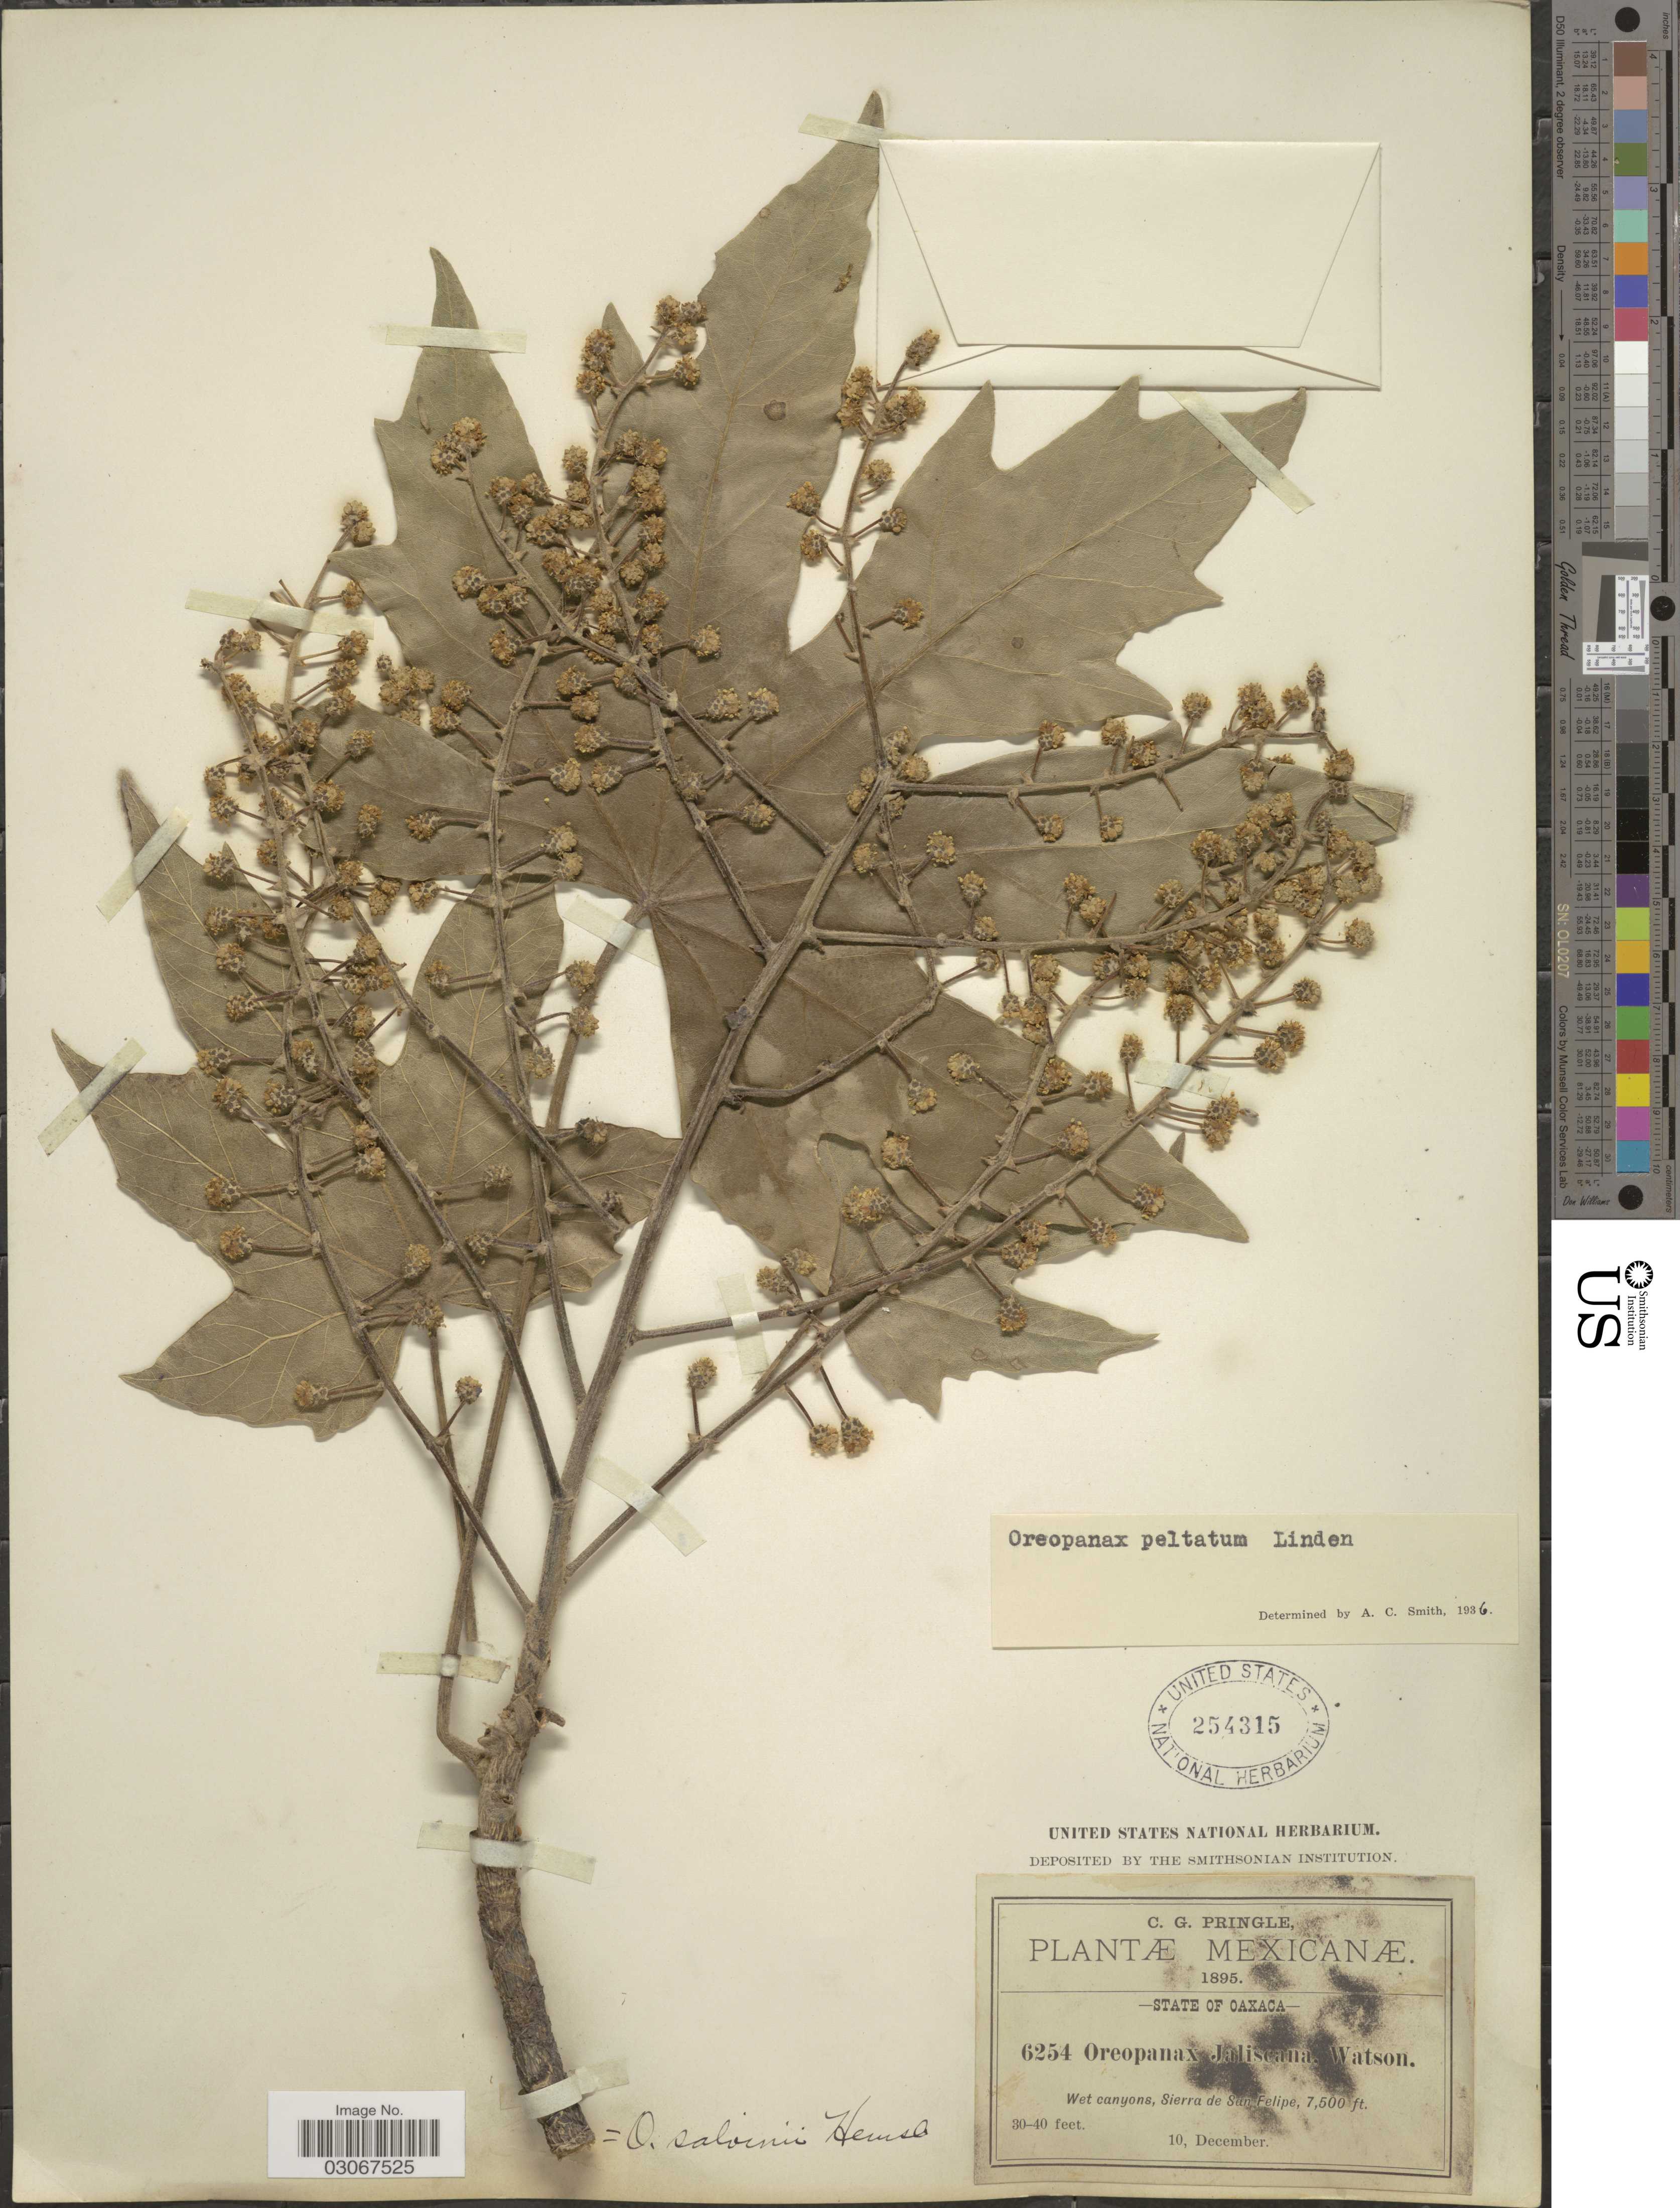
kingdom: Plantae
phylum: Tracheophyta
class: Magnoliopsida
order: Apiales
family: Araliaceae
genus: Oreopanax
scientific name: Oreopanax peltatus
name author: Linden ex Regel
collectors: C. G. Pringle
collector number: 6254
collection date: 1895-12-10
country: Mexico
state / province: Oaxaca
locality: Wet canyons, Sierra de San Felipe.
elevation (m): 2286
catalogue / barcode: US 254315